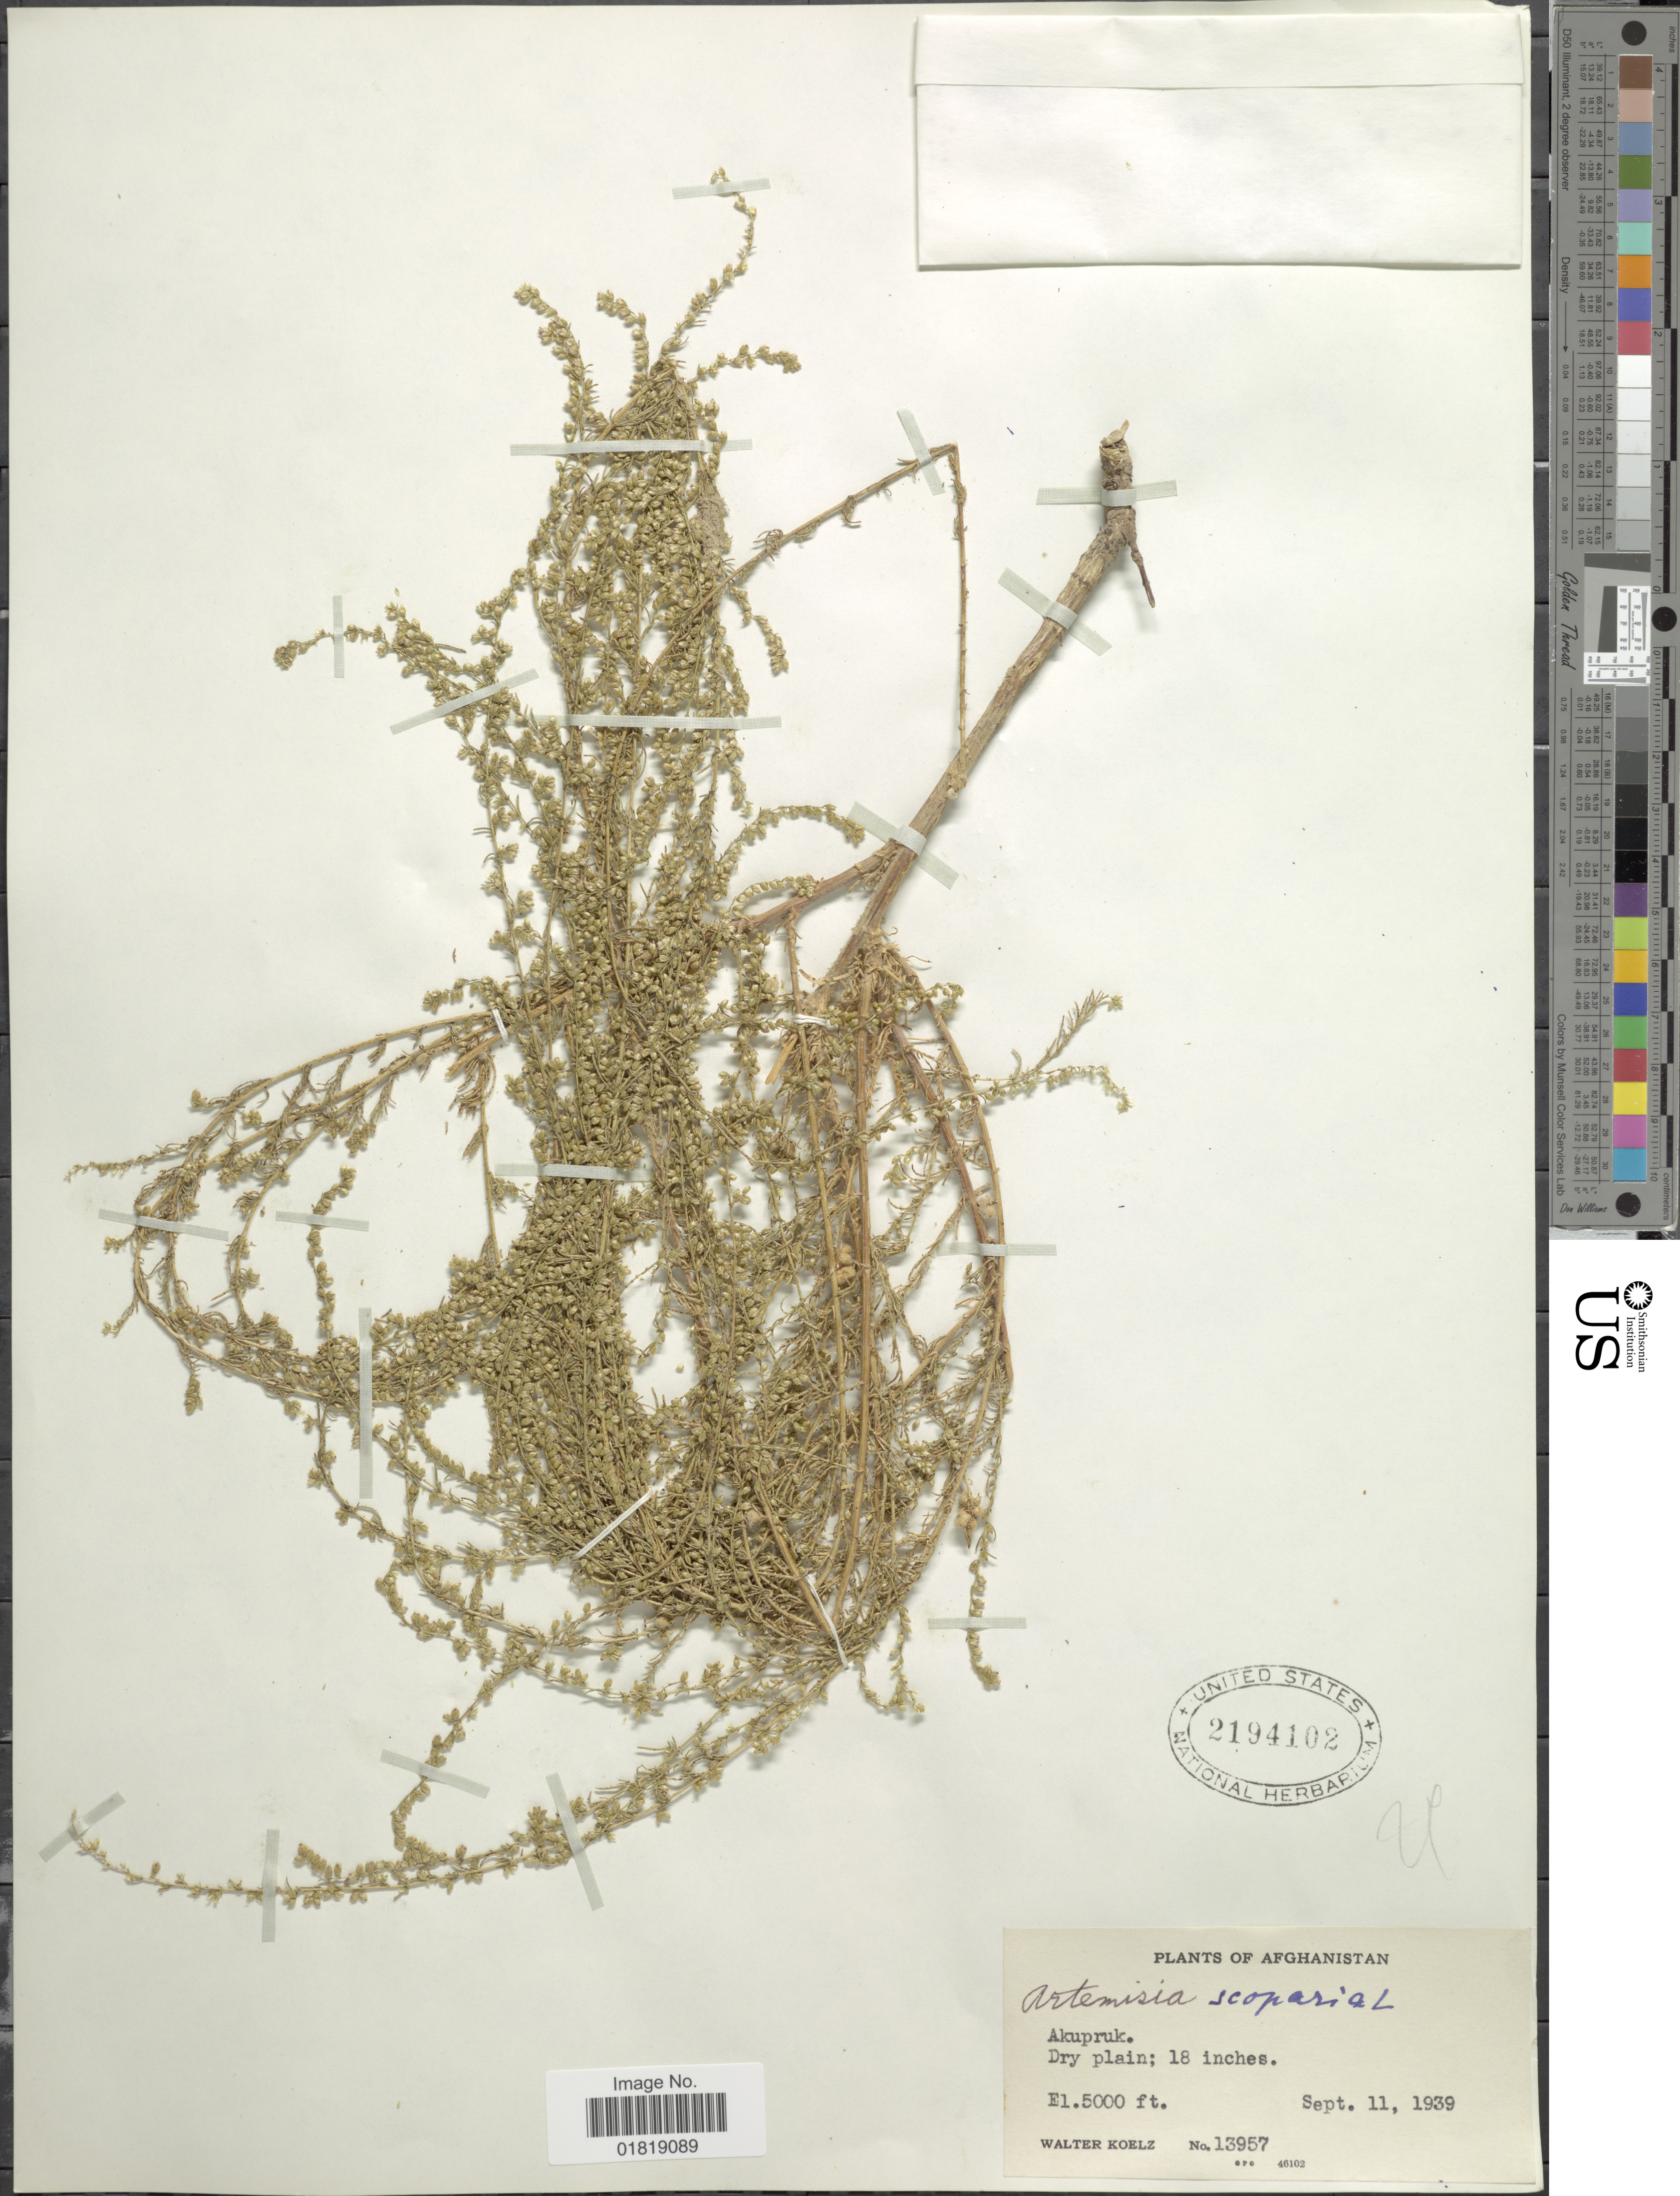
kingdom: Plantae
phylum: Tracheophyta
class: Magnoliopsida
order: Asterales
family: Asteraceae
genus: Artemisia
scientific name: Artemisia scoparia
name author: Waldst. & Kit.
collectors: W. N. Koelz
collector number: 13957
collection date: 1939-09-11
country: Afghanistan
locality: Akupruk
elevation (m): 1524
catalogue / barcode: US 2194102